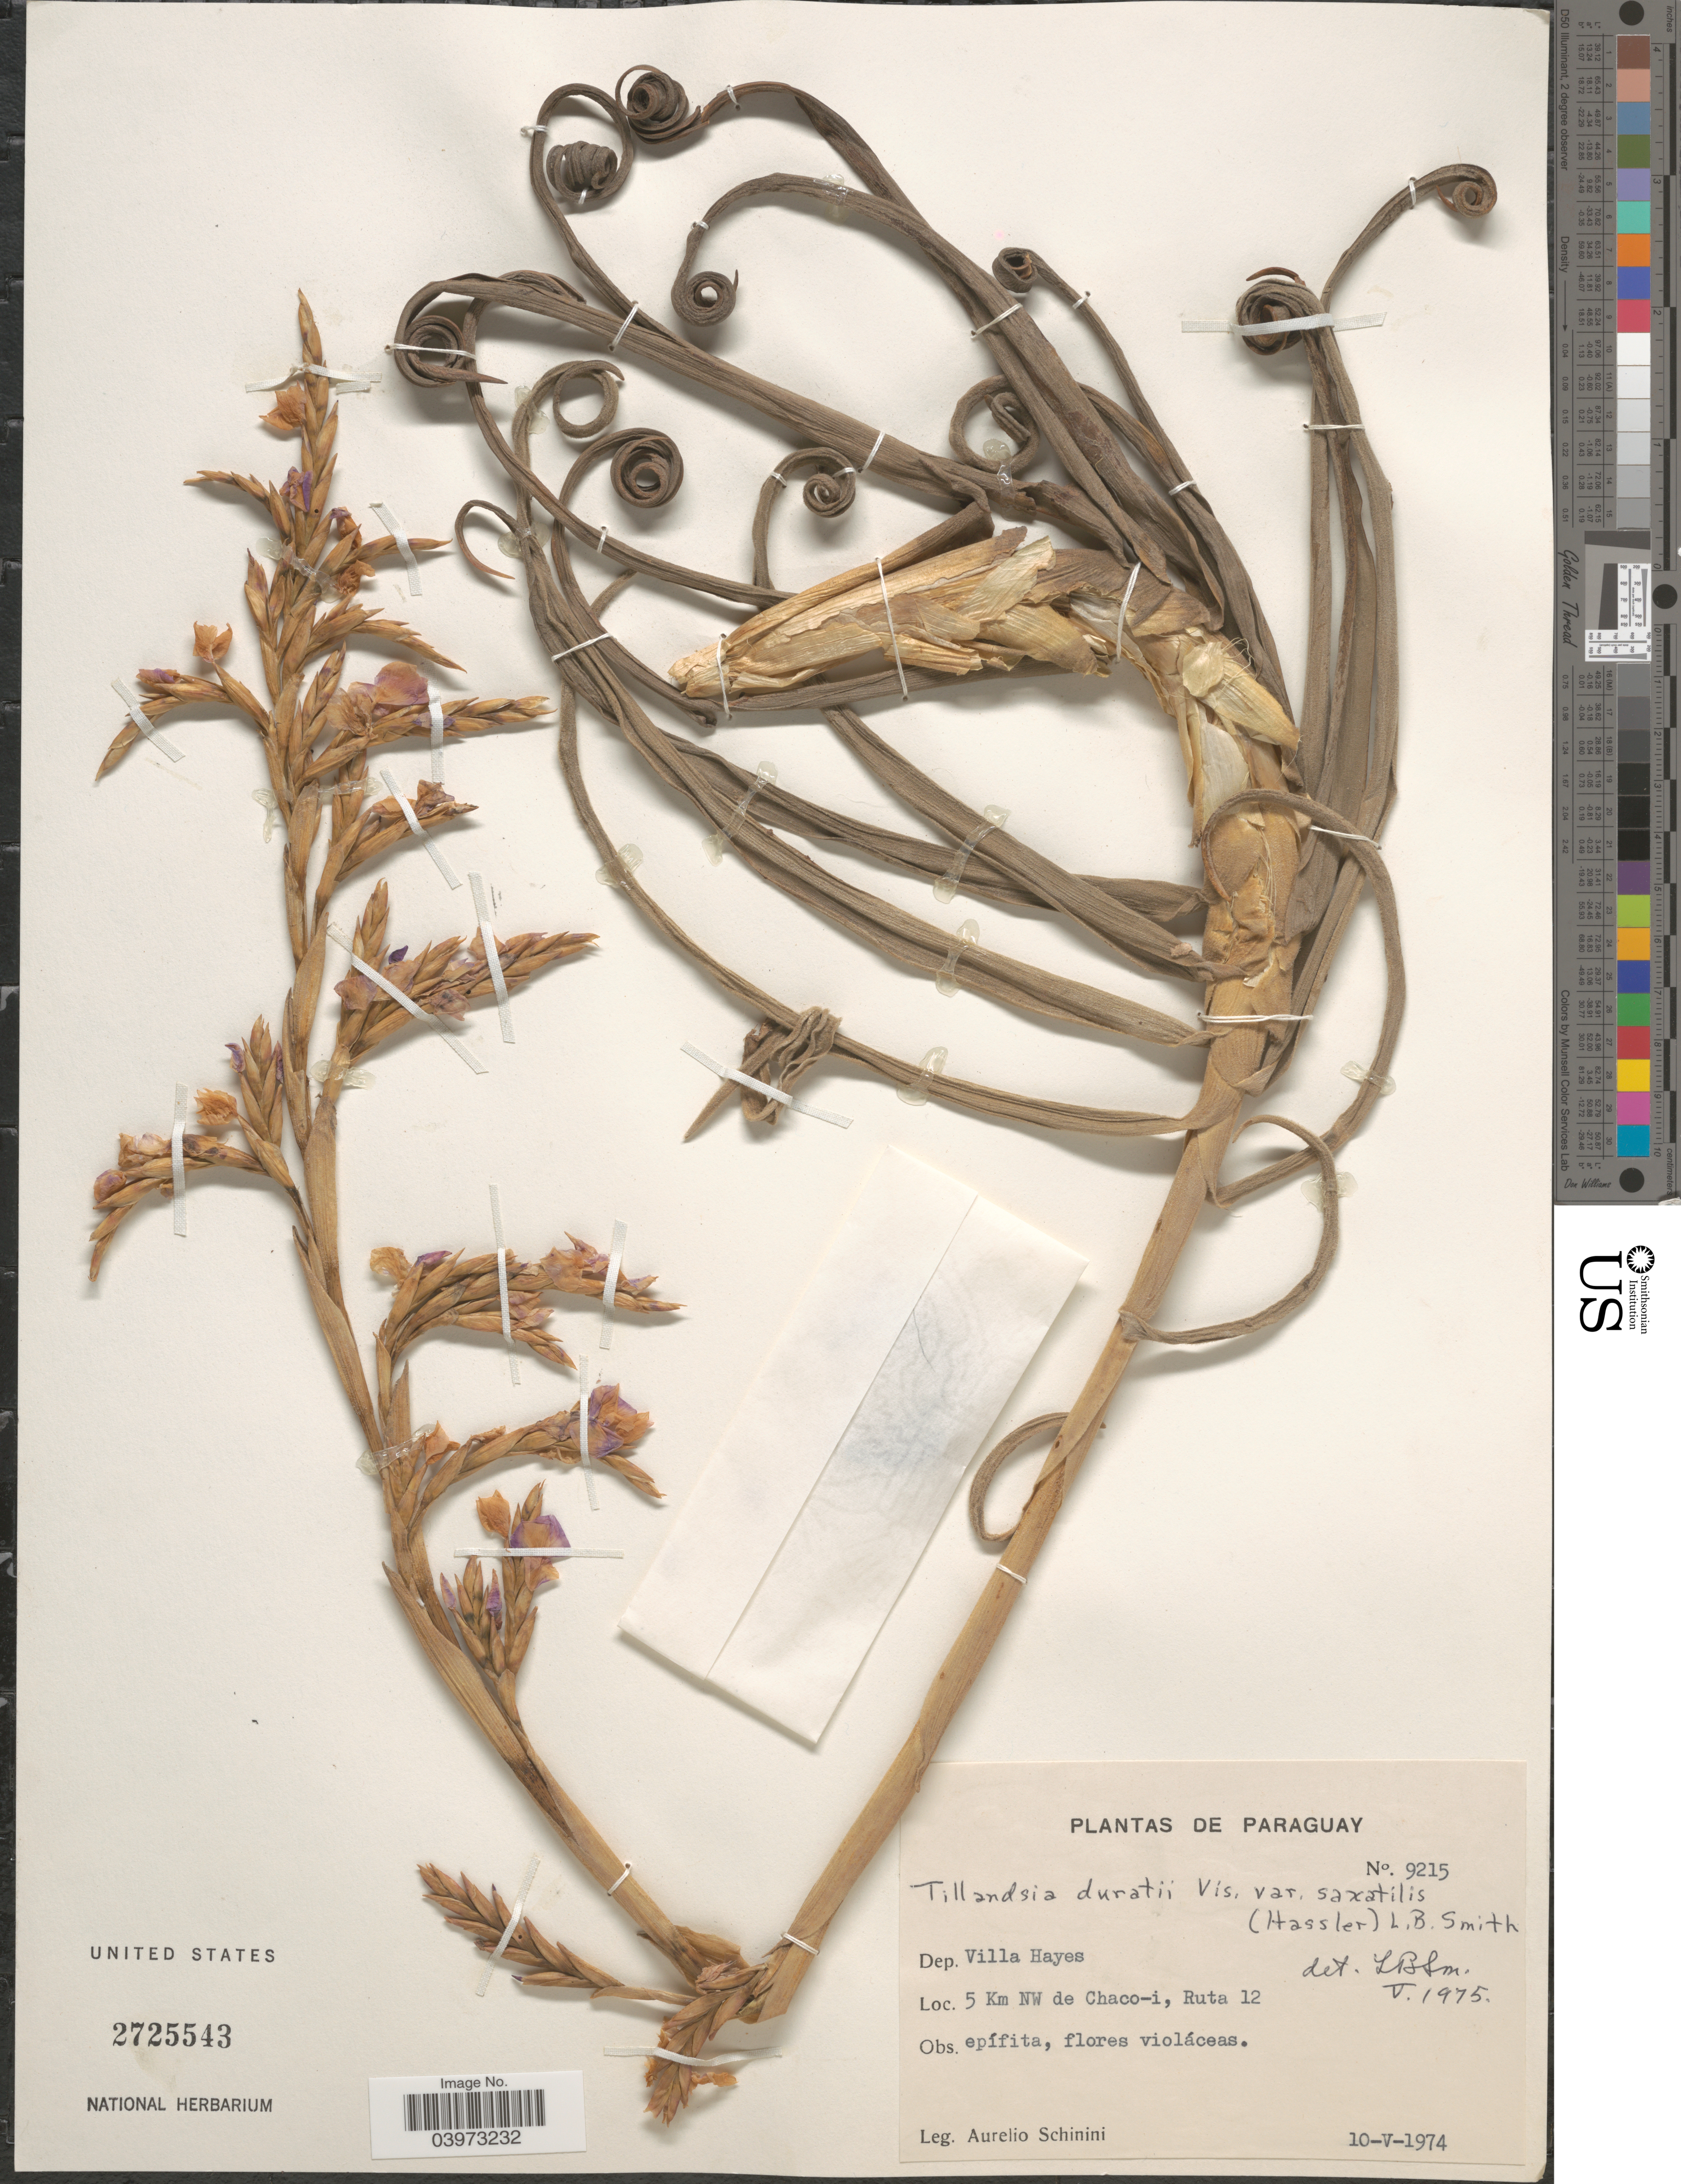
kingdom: Plantae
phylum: Tracheophyta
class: Liliopsida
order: Poales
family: Bromeliaceae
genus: Tillandsia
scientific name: Tillandsia duratii var. saxitilis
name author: (Hassl.) L.B. Sm.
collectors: A. Schinini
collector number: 9215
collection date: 1974-05-10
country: Paraguay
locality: Dep. Villa Hayes. 5 Km NW de Chaco-i, Ruta 12.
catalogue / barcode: US 2725543